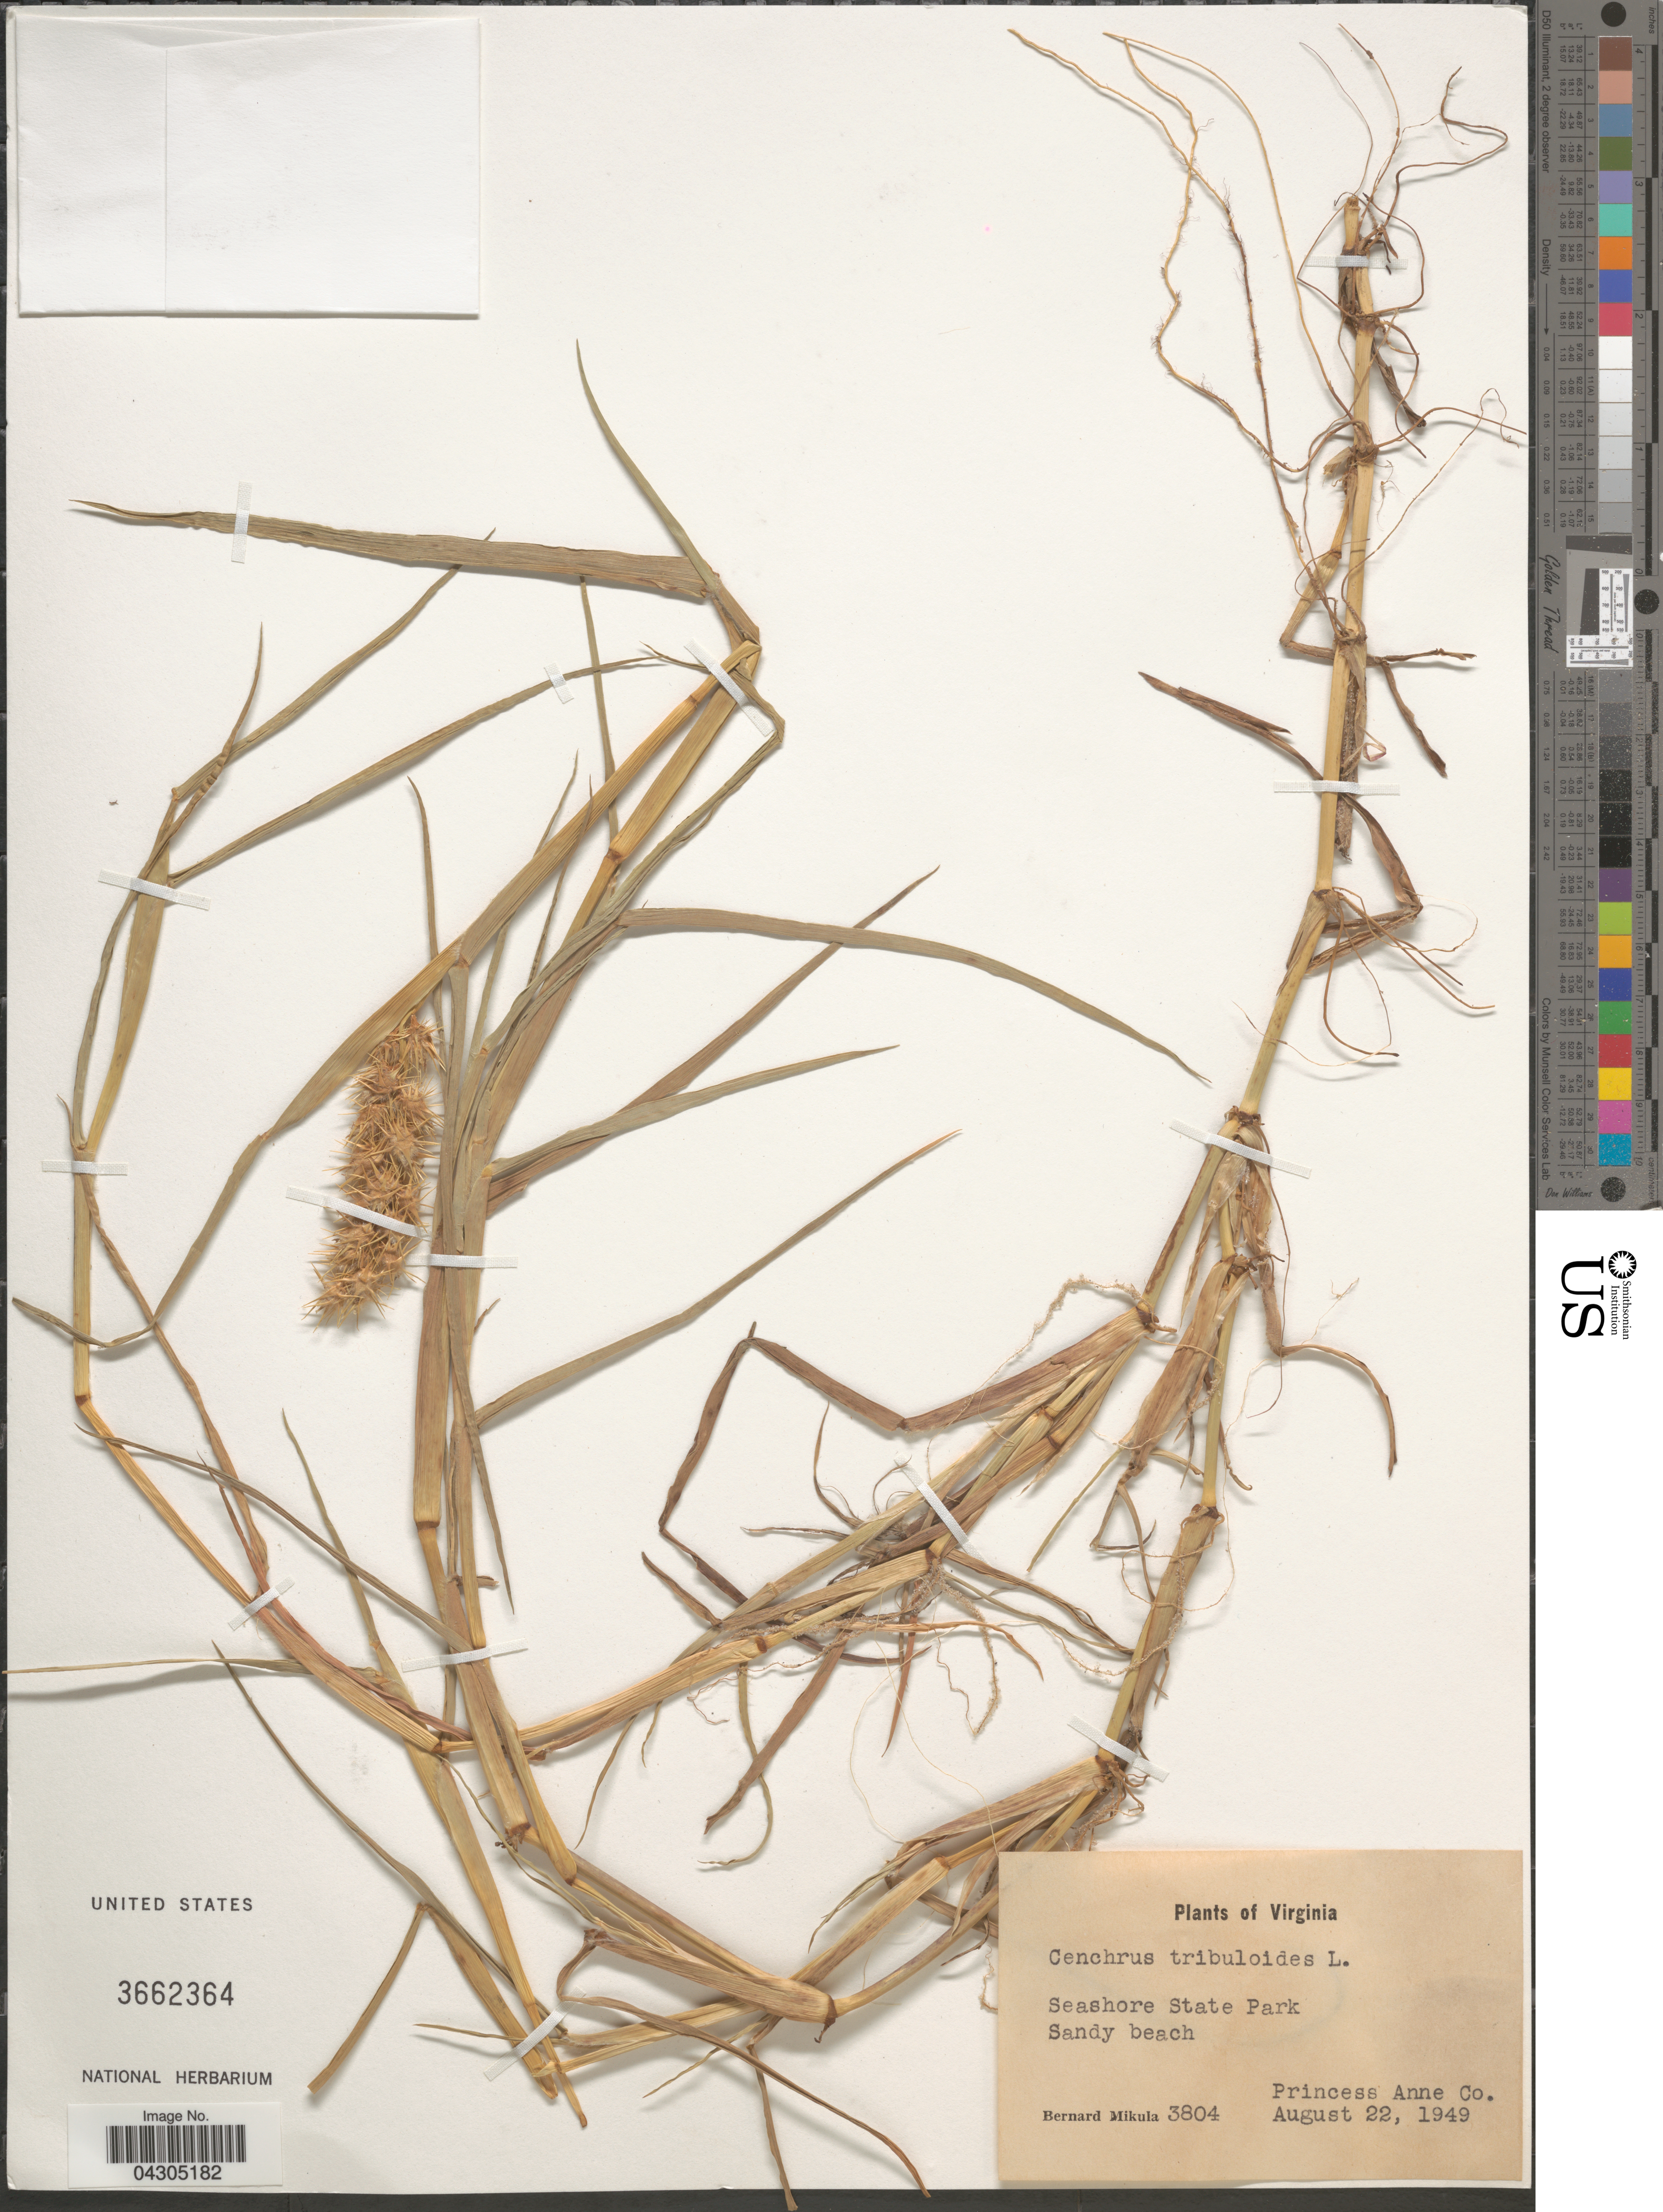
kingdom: Plantae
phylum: Tracheophyta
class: Liliopsida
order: Poales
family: Poaceae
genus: Cenchrus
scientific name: Cenchrus tribuloides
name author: L.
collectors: B. Mikula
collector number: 3804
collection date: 1949-08-22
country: United States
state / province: Virginia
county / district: City of Virginia Beach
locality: Seashore State Park. Princess Anne Co.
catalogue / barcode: US 3662364